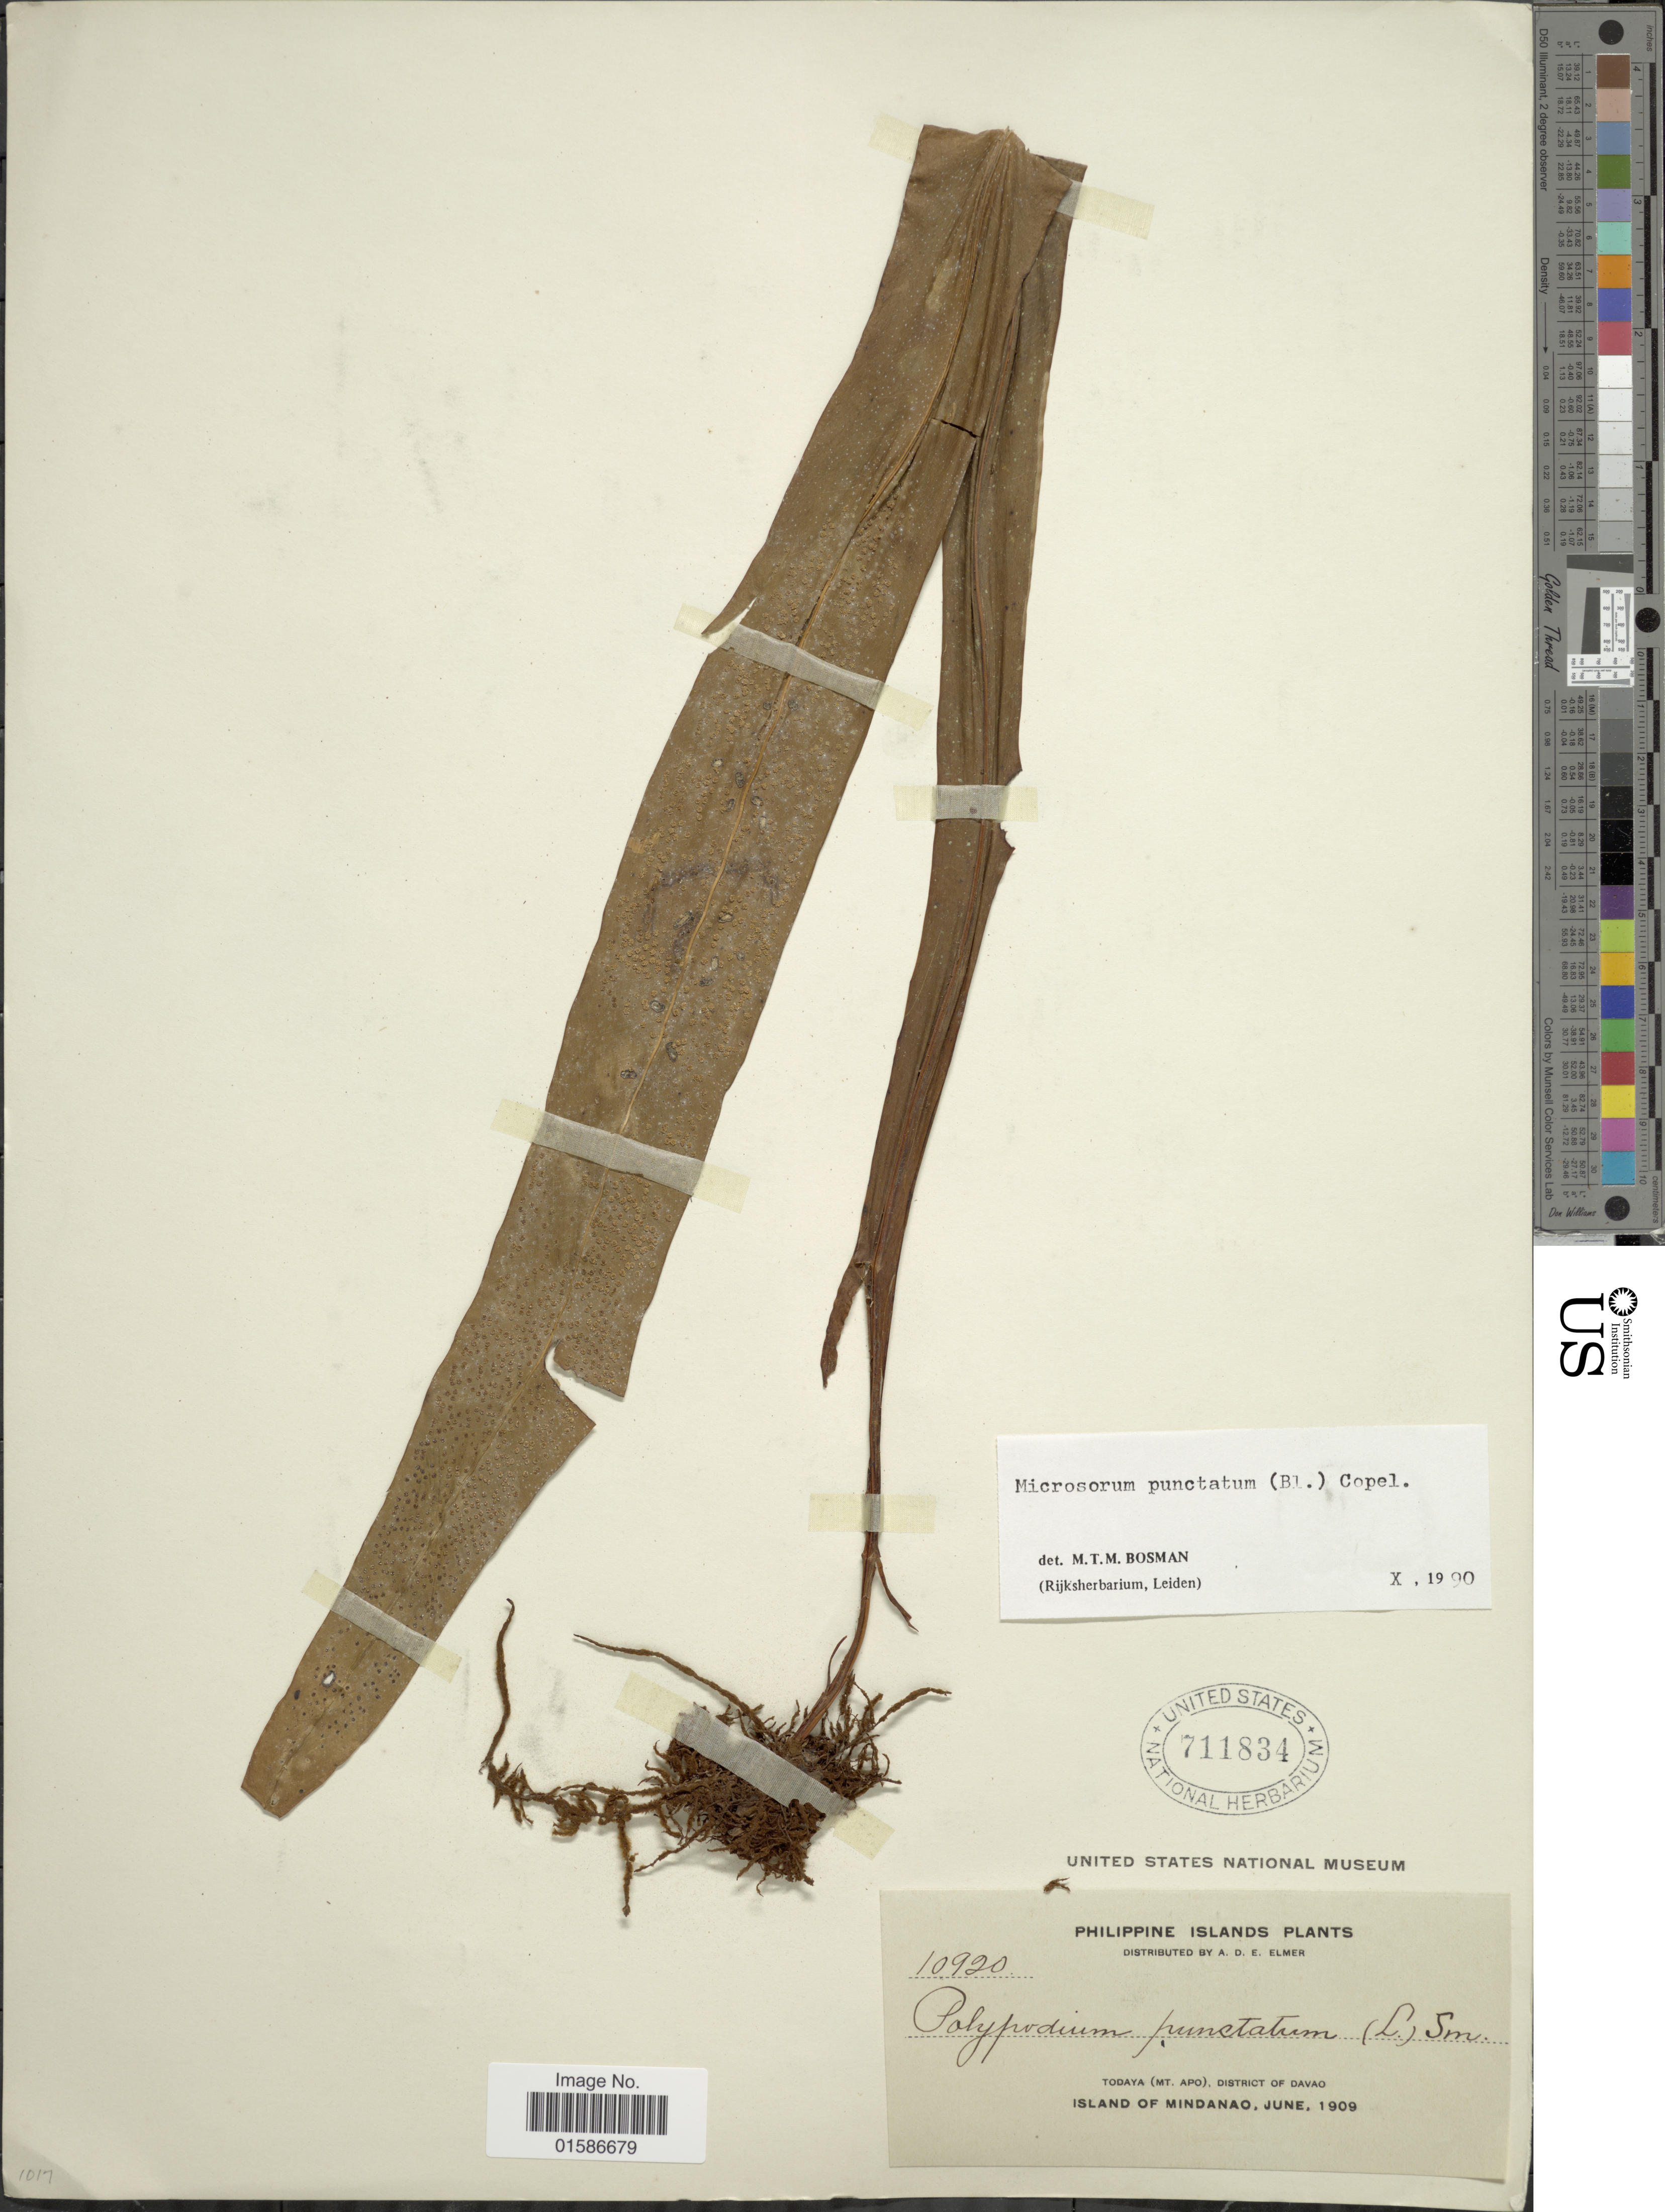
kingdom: Plantae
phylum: Tracheophyta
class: Polypodiopsida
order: Polypodiales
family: Polypodiaceae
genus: Microsorum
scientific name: Microsorum punctatum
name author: (L.) Copel.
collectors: A. D. E. Elmer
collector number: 10920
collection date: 1909-06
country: Philippines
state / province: Davao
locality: Philippine Islands, Todaya (Mt. Apo), District of Davao, Island of Mindanao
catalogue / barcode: US 711834